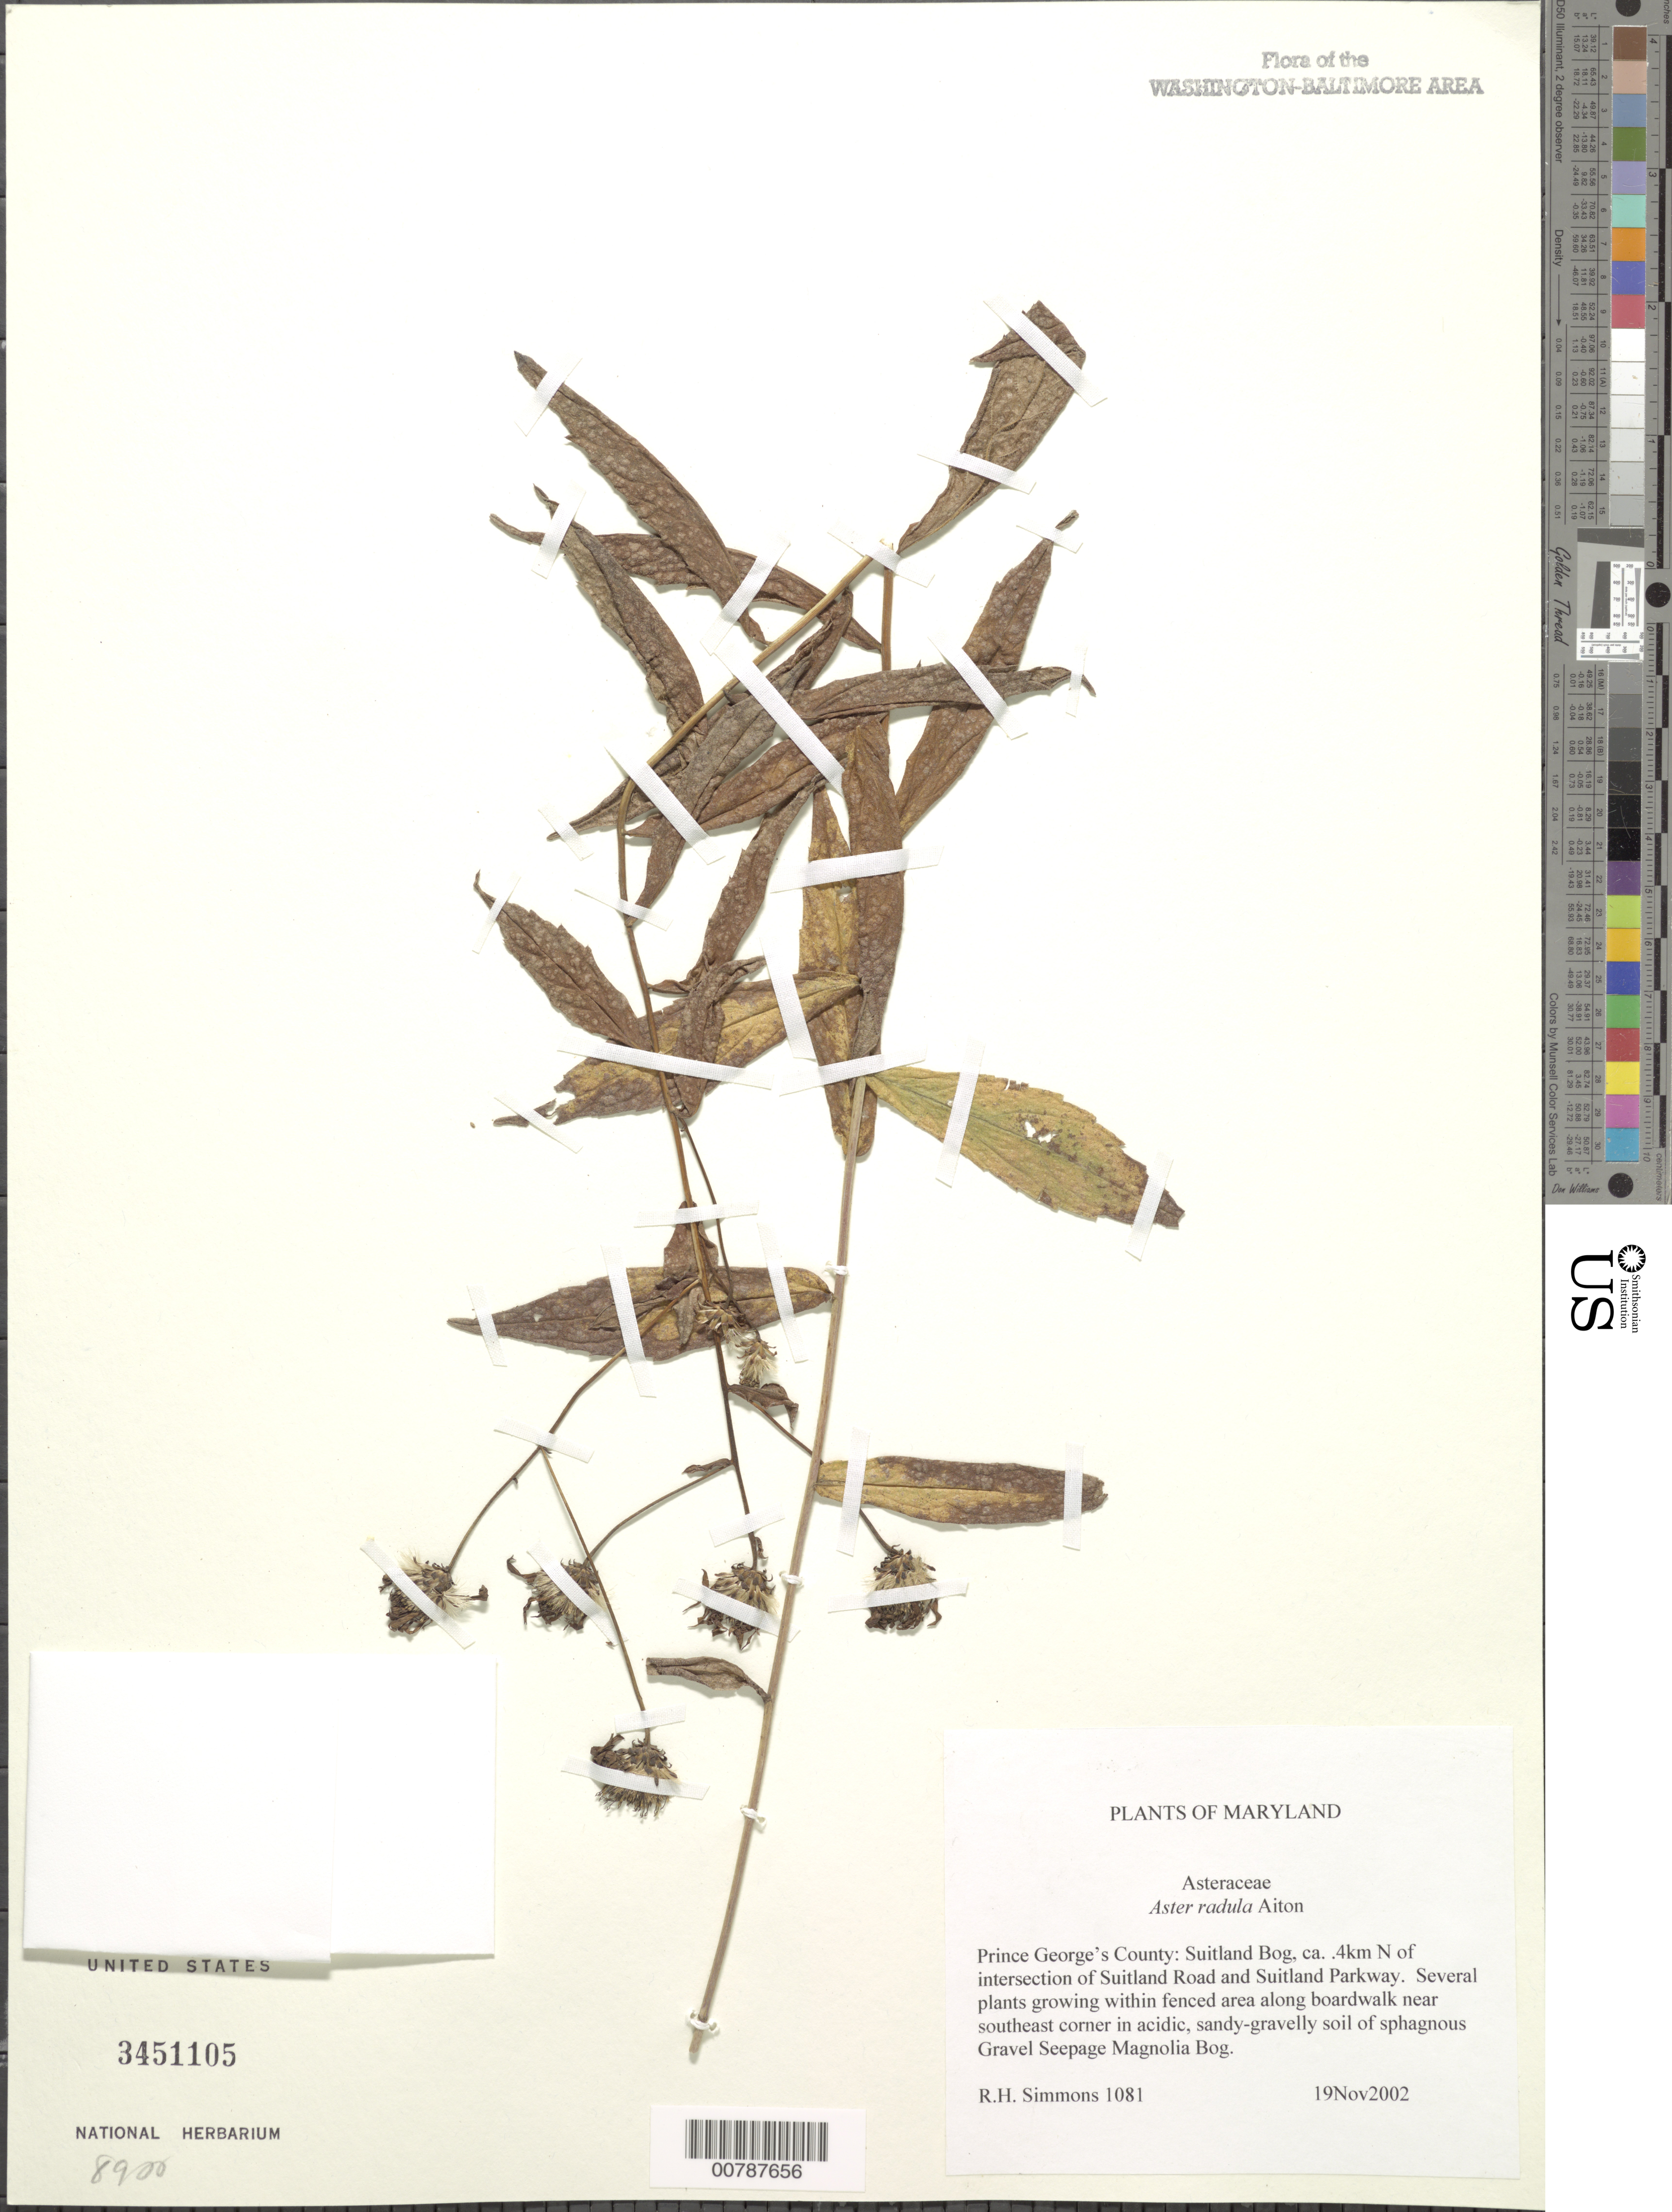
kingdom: Plantae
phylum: Tracheophyta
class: Magnoliopsida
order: Asterales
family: Asteraceae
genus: Eurybia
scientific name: Eurybia radula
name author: (Aiton) G.L. Nesom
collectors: R. H. Simmons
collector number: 1081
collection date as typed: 19 Nov 2002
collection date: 2002-11-19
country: United States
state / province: Maryland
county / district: Prince George's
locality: Suitland Bog, ca. 0.4 km N of intersection of Suitland Road and Suitland Parkway.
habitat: Growing within fenced area along boardwalk near southeast corner. In acidic, sandy-gravelly soil of sphagnous Gravel Seepage Magnolia Bog.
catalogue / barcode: US 3451105